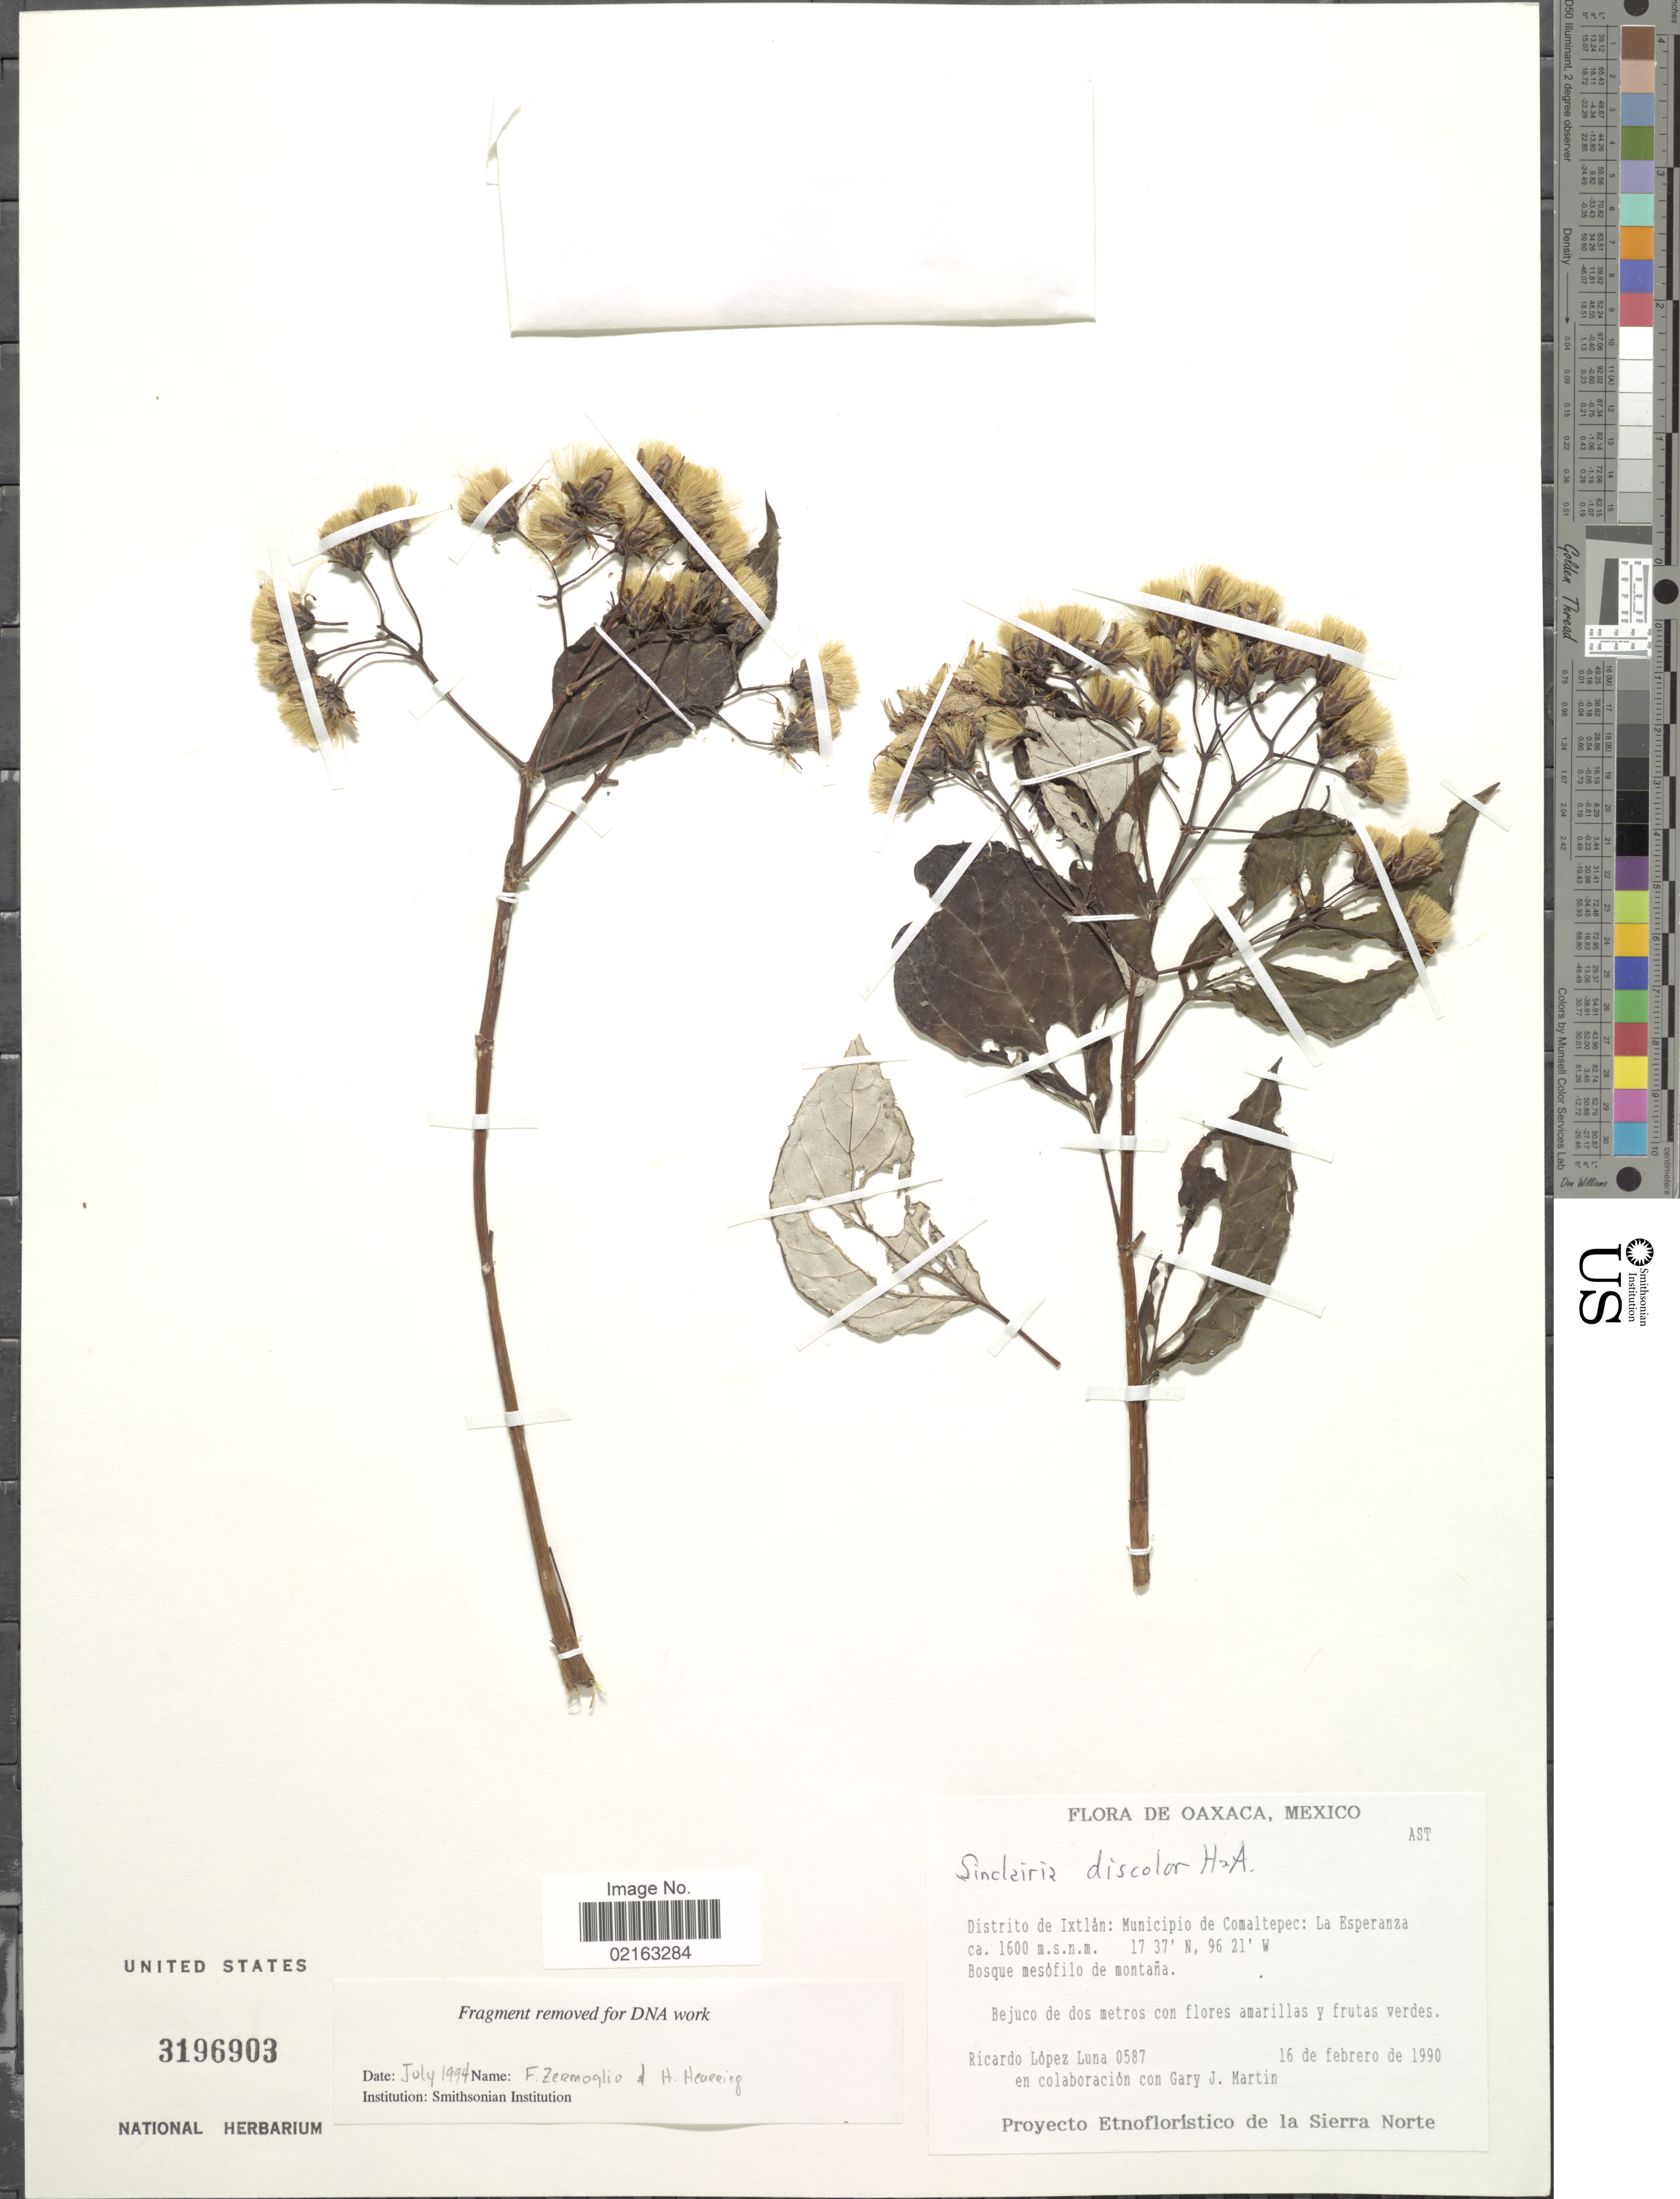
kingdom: Plantae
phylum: Tracheophyta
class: Magnoliopsida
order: Asterales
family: Asteraceae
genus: Sinclairia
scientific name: Sinclairia discolor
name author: Hook. & Arn.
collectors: R. López Luna & G. J. Martin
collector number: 0587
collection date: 1990-02-16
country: Mexico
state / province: Oaxaca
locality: Distrito de Ixtlán: Municipio de Comaltepec: La Esperanza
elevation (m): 1600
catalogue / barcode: US 3196903